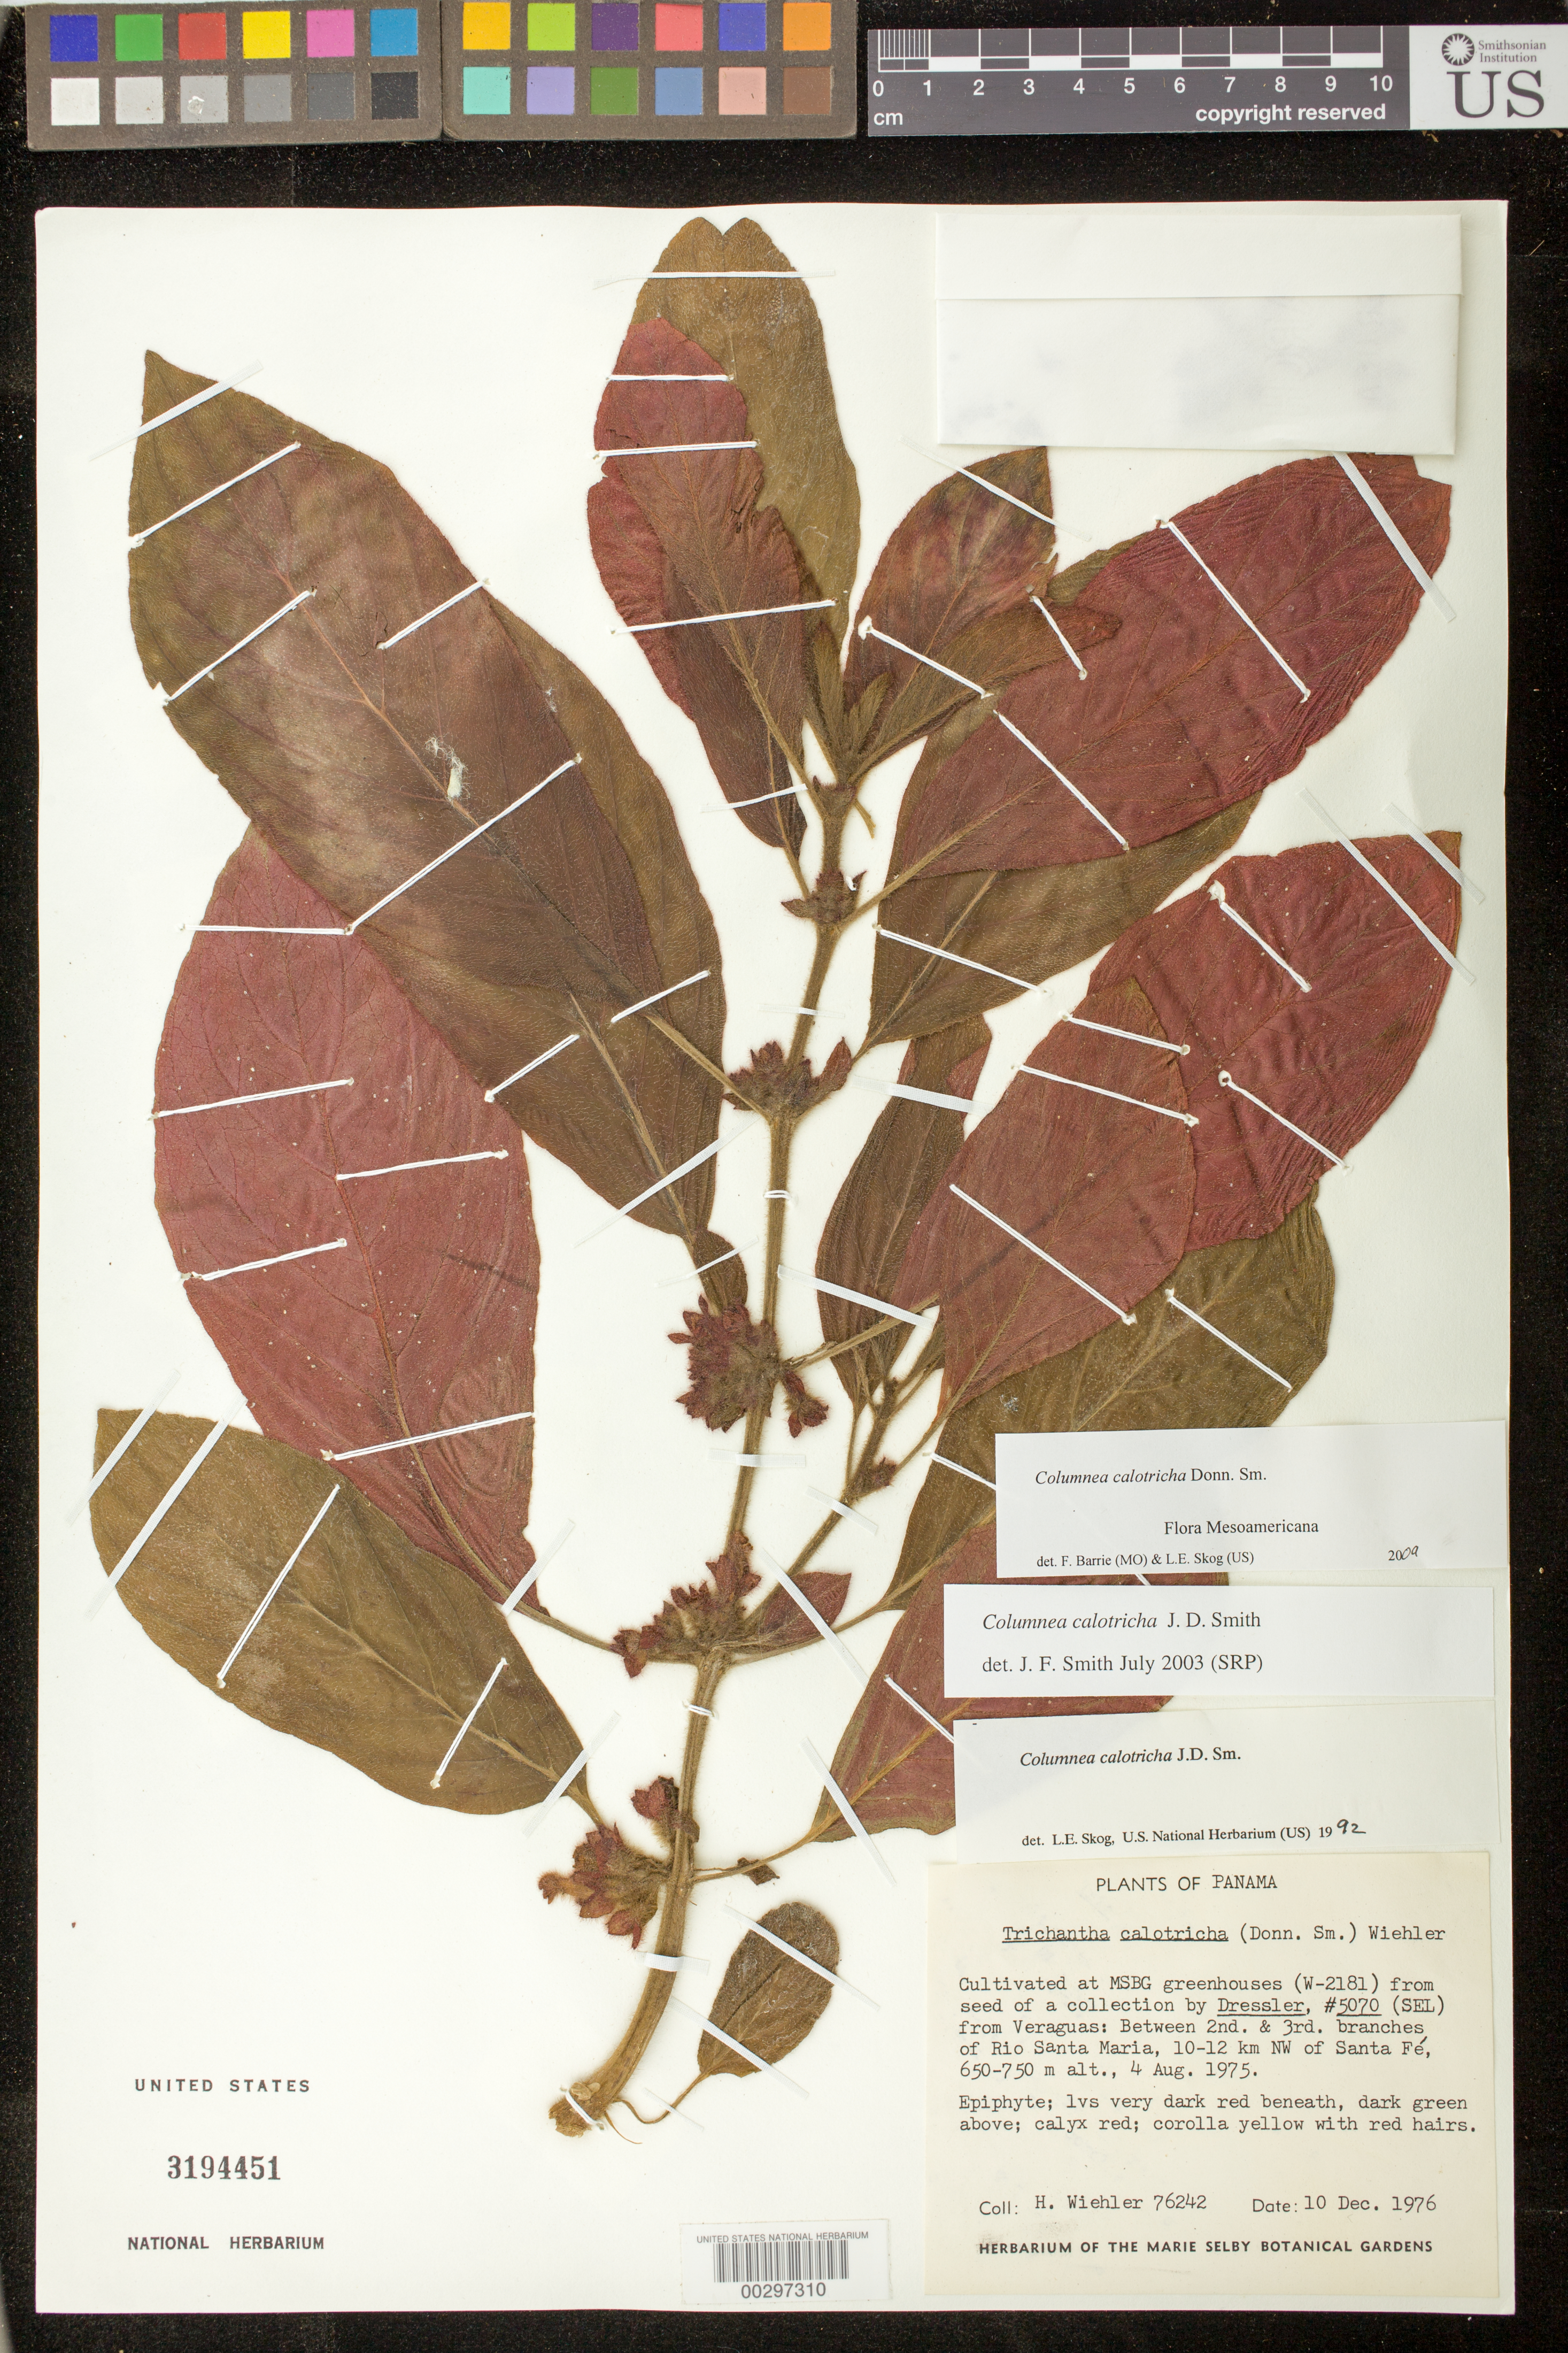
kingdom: Plantae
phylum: Tracheophyta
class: Magnoliopsida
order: Lamiales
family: Gesneriaceae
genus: Columnea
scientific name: Columnea calotricha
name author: Donn. Sm.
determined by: Skog, Laurence E.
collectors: H. J. Wiehler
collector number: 76242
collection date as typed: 10 Dec 1976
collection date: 1976-12-10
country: Panama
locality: Veraguas, Rio Santa Maria, NS of Santa Fe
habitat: Cultivated at MSBG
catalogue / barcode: US 3194451